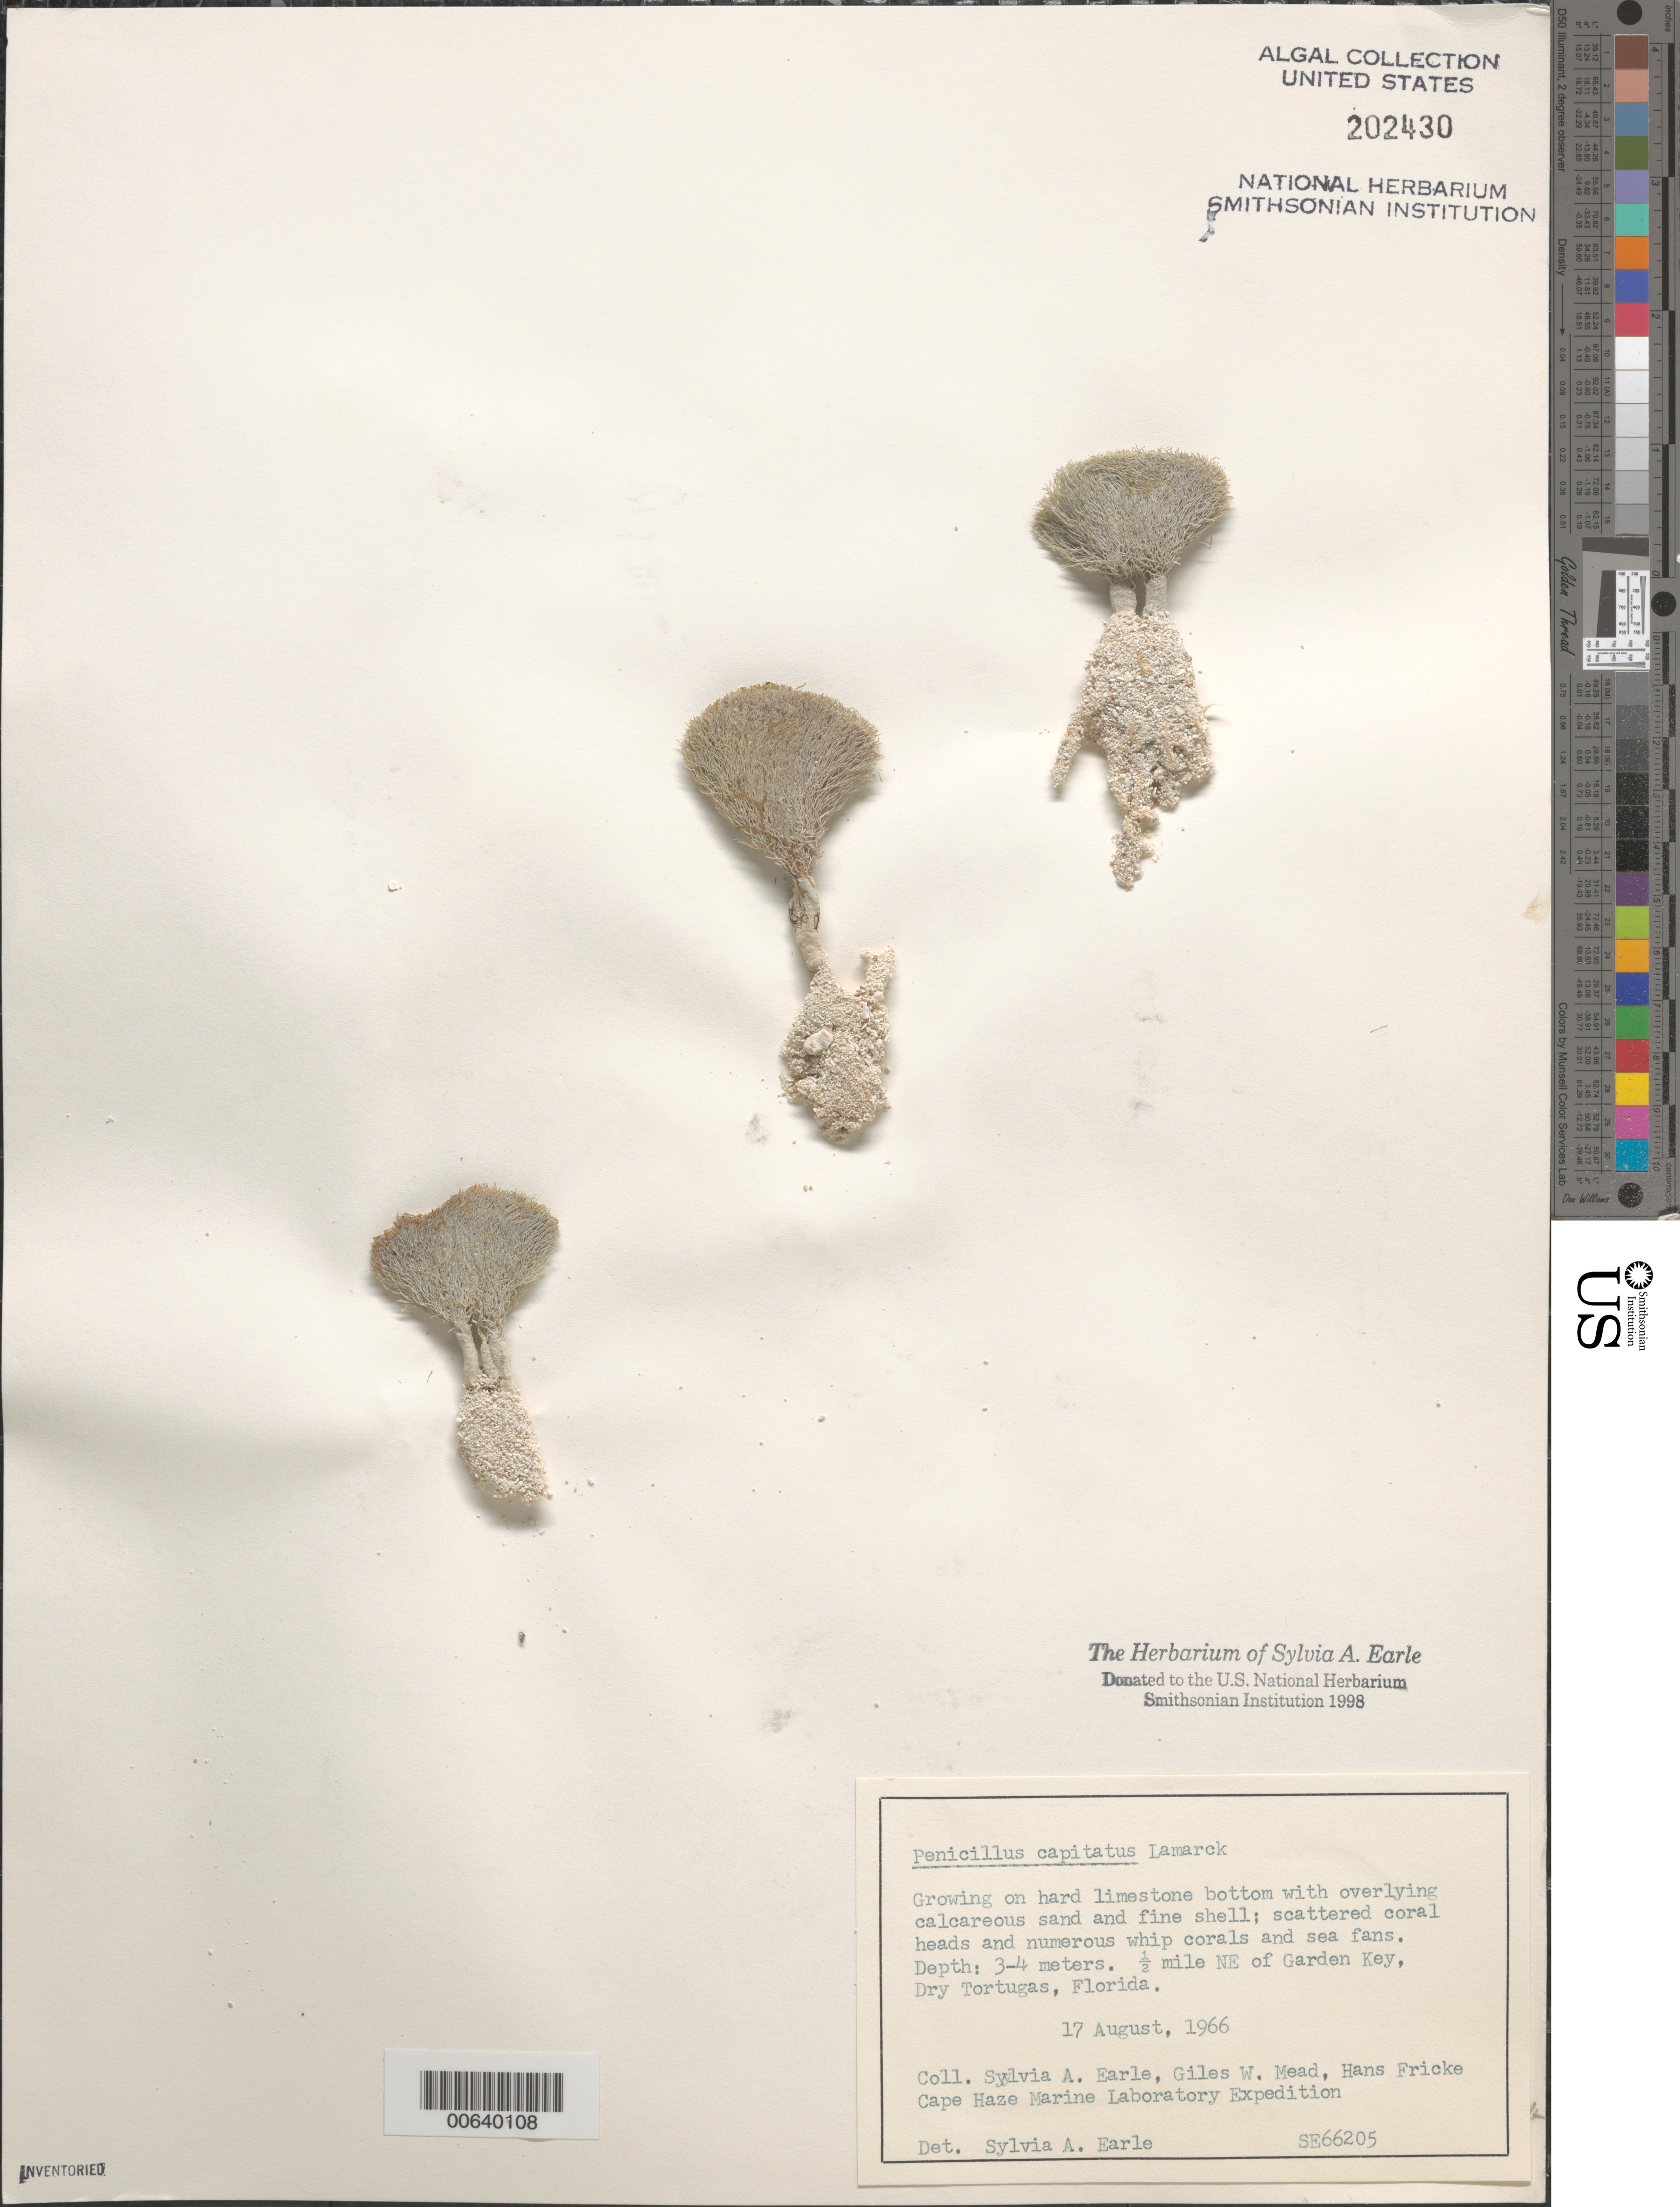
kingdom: Plantae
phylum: Chlorophyta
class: Ulvophyceae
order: Bryopsidales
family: Udoteaceae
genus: Penicillus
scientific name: Penicillus capitatus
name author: Lam.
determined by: Earle, S. A.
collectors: S. A. Earle, G. W. Mead & H. Fricke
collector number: Se 66205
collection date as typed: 17 Aug 1966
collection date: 1966-08-17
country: United States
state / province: Florida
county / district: Monroe County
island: Dry Tortugas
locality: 0.5 mile northeast of Garden Key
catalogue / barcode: US 202430